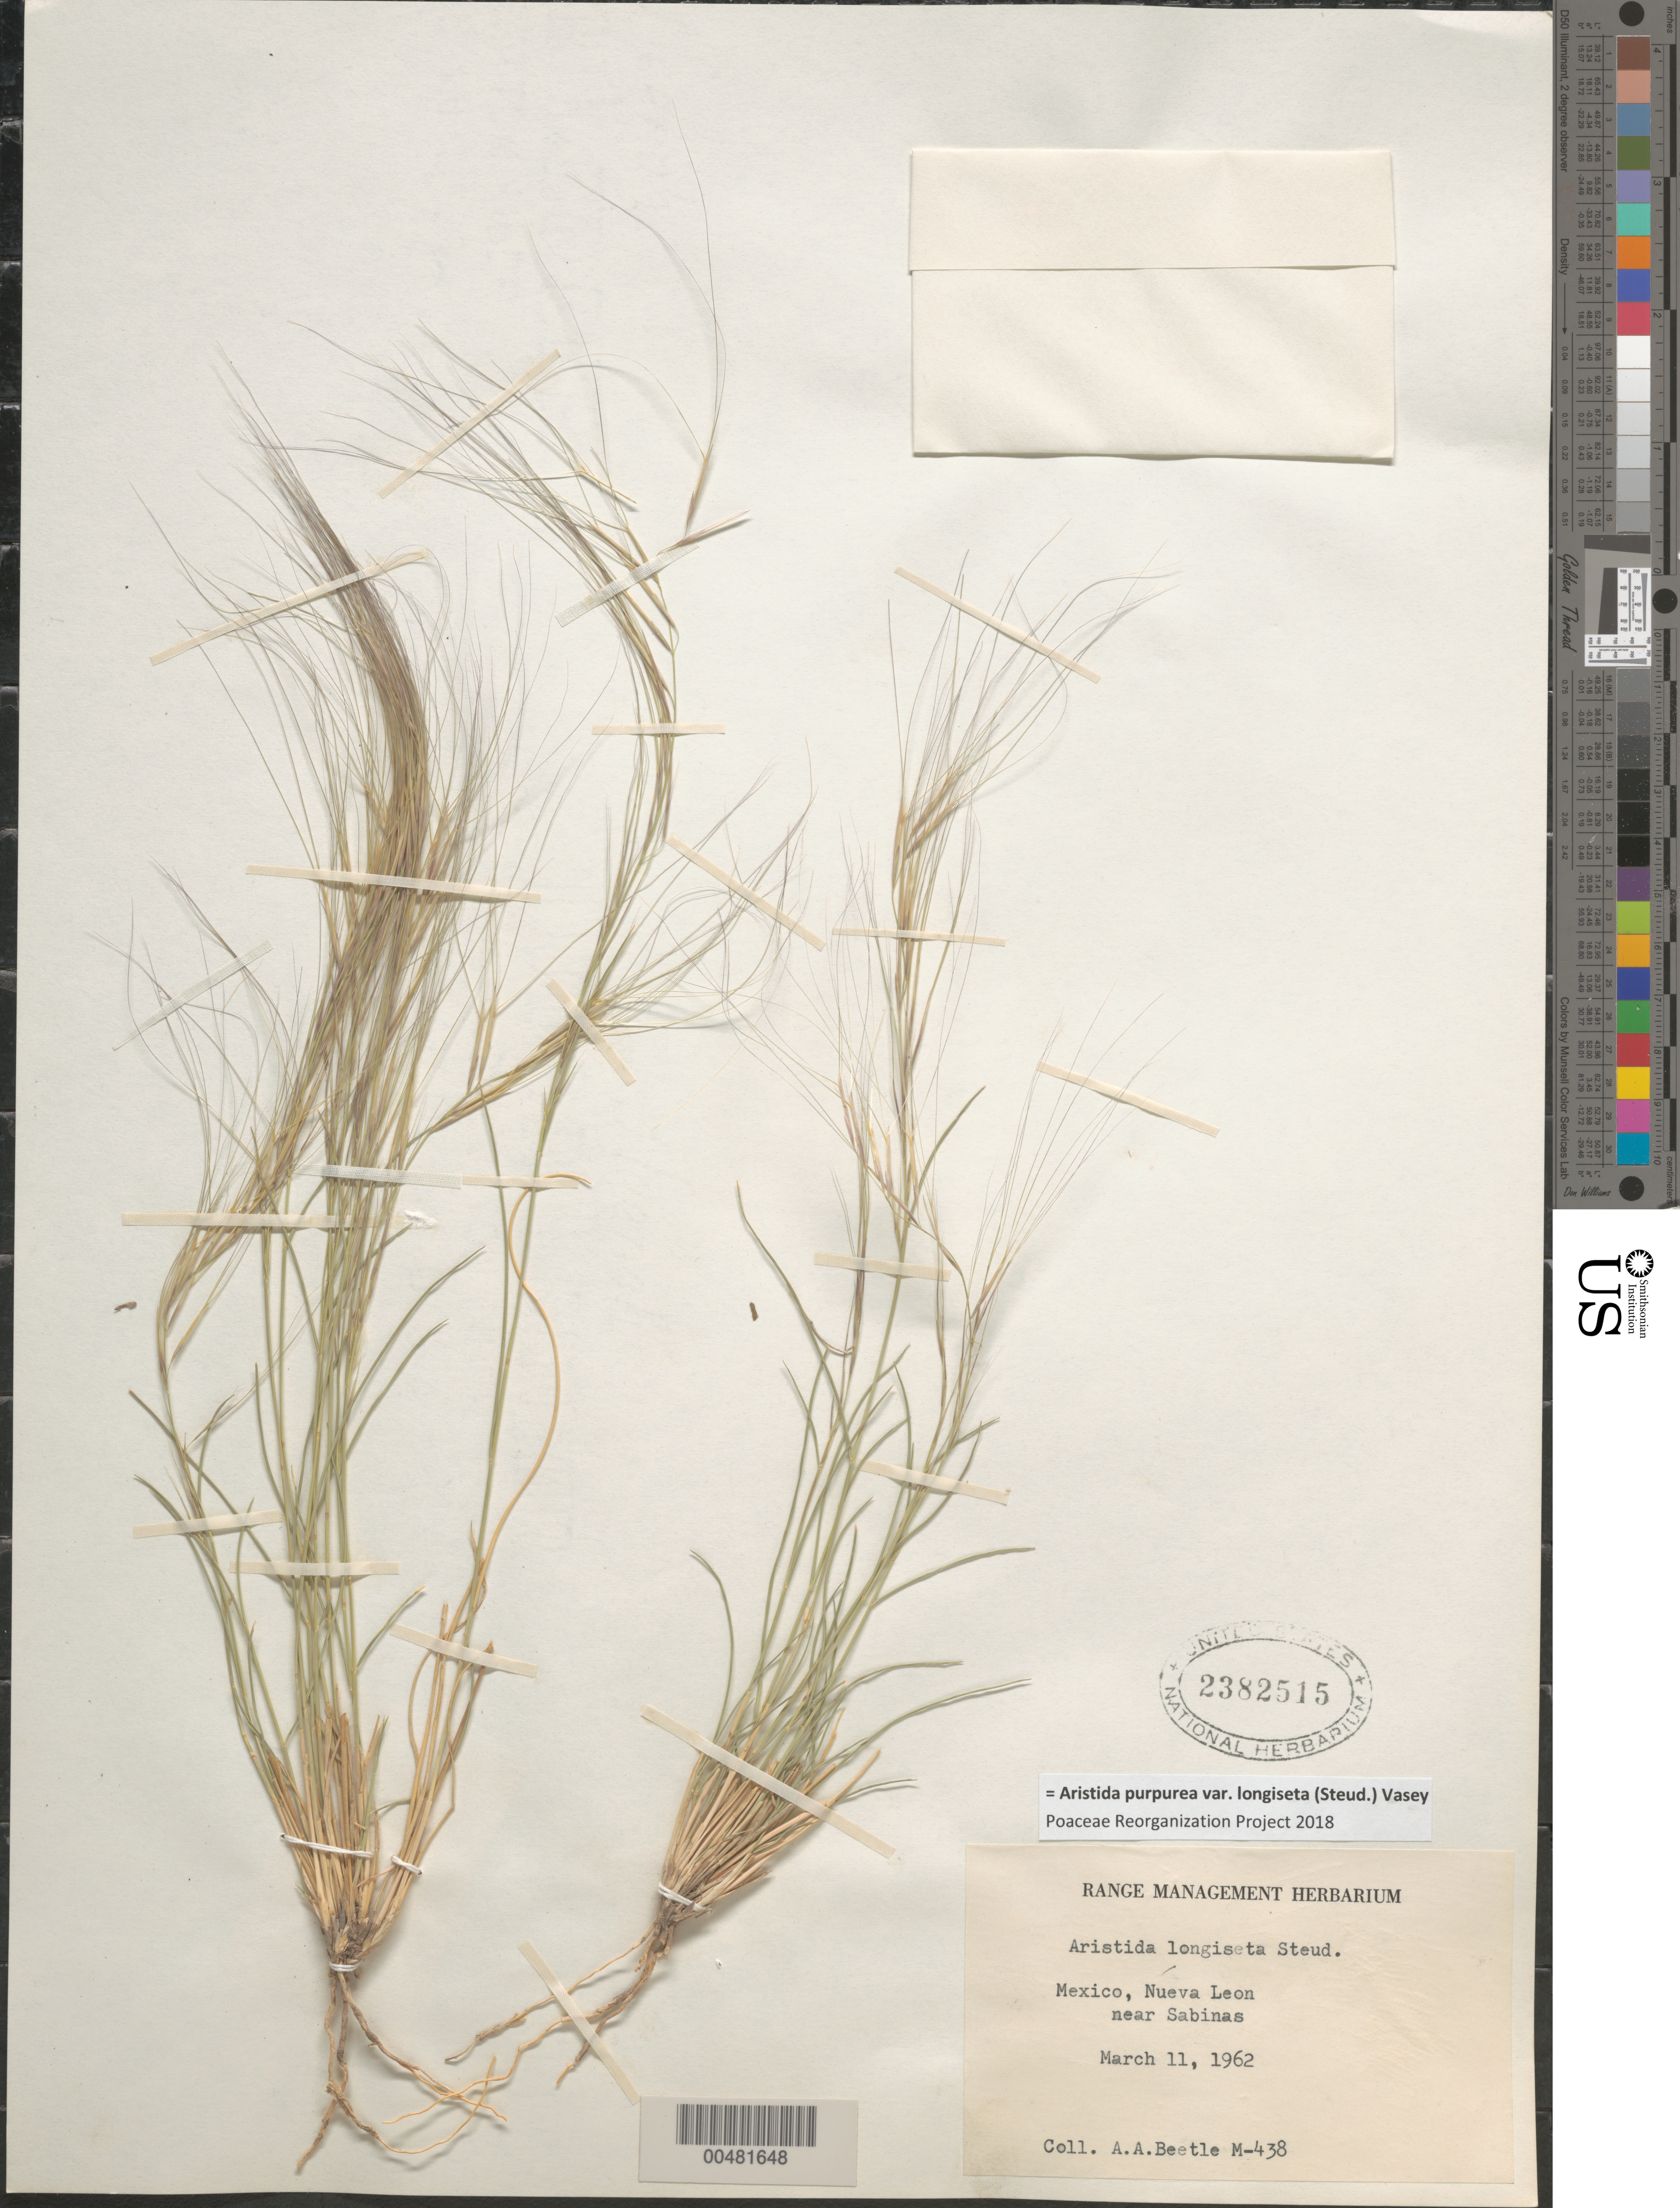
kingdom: Plantae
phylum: Tracheophyta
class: Liliopsida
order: Poales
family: Poaceae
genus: Aristida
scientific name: Aristida purpurea var. longiseta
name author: (Steud.) Vasey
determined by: Poaceae Reorganization Project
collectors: A. A. Beetle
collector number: M-438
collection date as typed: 11 Mar 1962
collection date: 1962-03-11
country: Mexico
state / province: Nuevo León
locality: Near Sabinas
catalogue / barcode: US 2382515